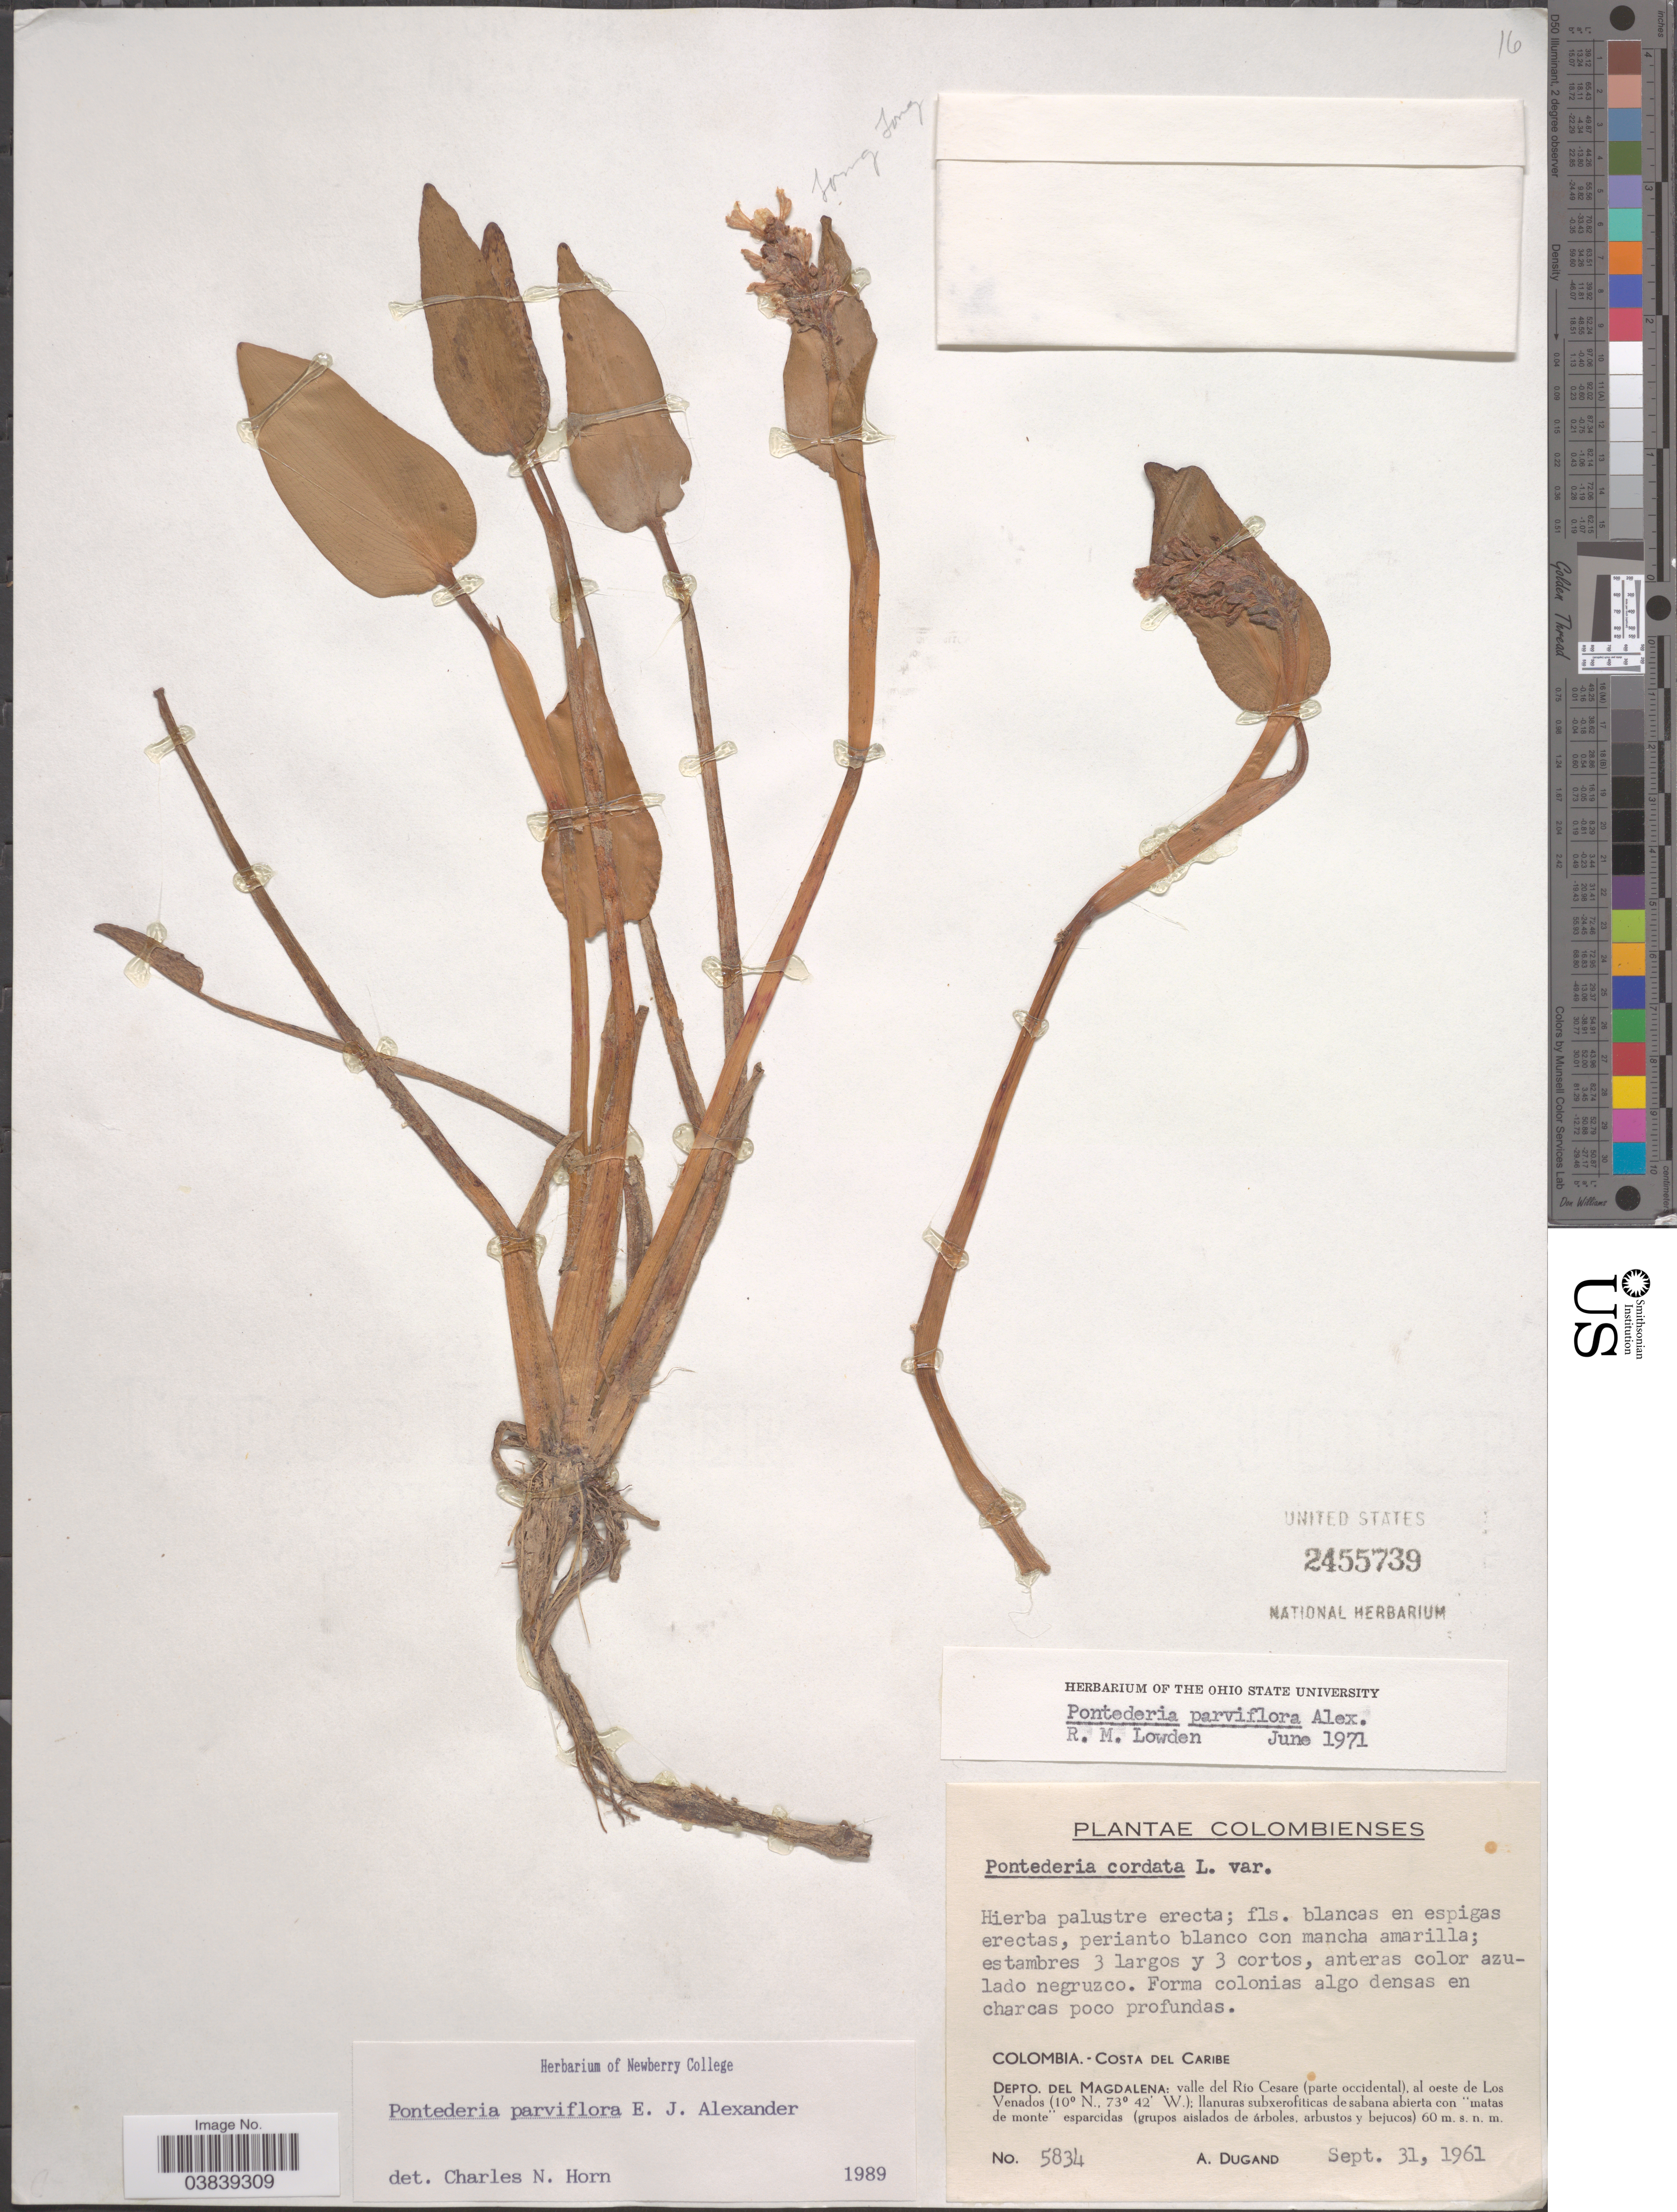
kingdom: Plantae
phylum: Tracheophyta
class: Liliopsida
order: Commelinales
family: Pontederiaceae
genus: Pontederia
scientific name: Pontederia parviflora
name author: Alexander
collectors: A. Dugand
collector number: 5834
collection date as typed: Transcribed d/m/y: 31/9/1961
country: Colombia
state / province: Magdalena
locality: Costa del Caribe. Depto. del Magdalena: valle del Río Cesare (parte occidental), al oeste de Los Vernados.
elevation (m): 60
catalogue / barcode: US 2455739